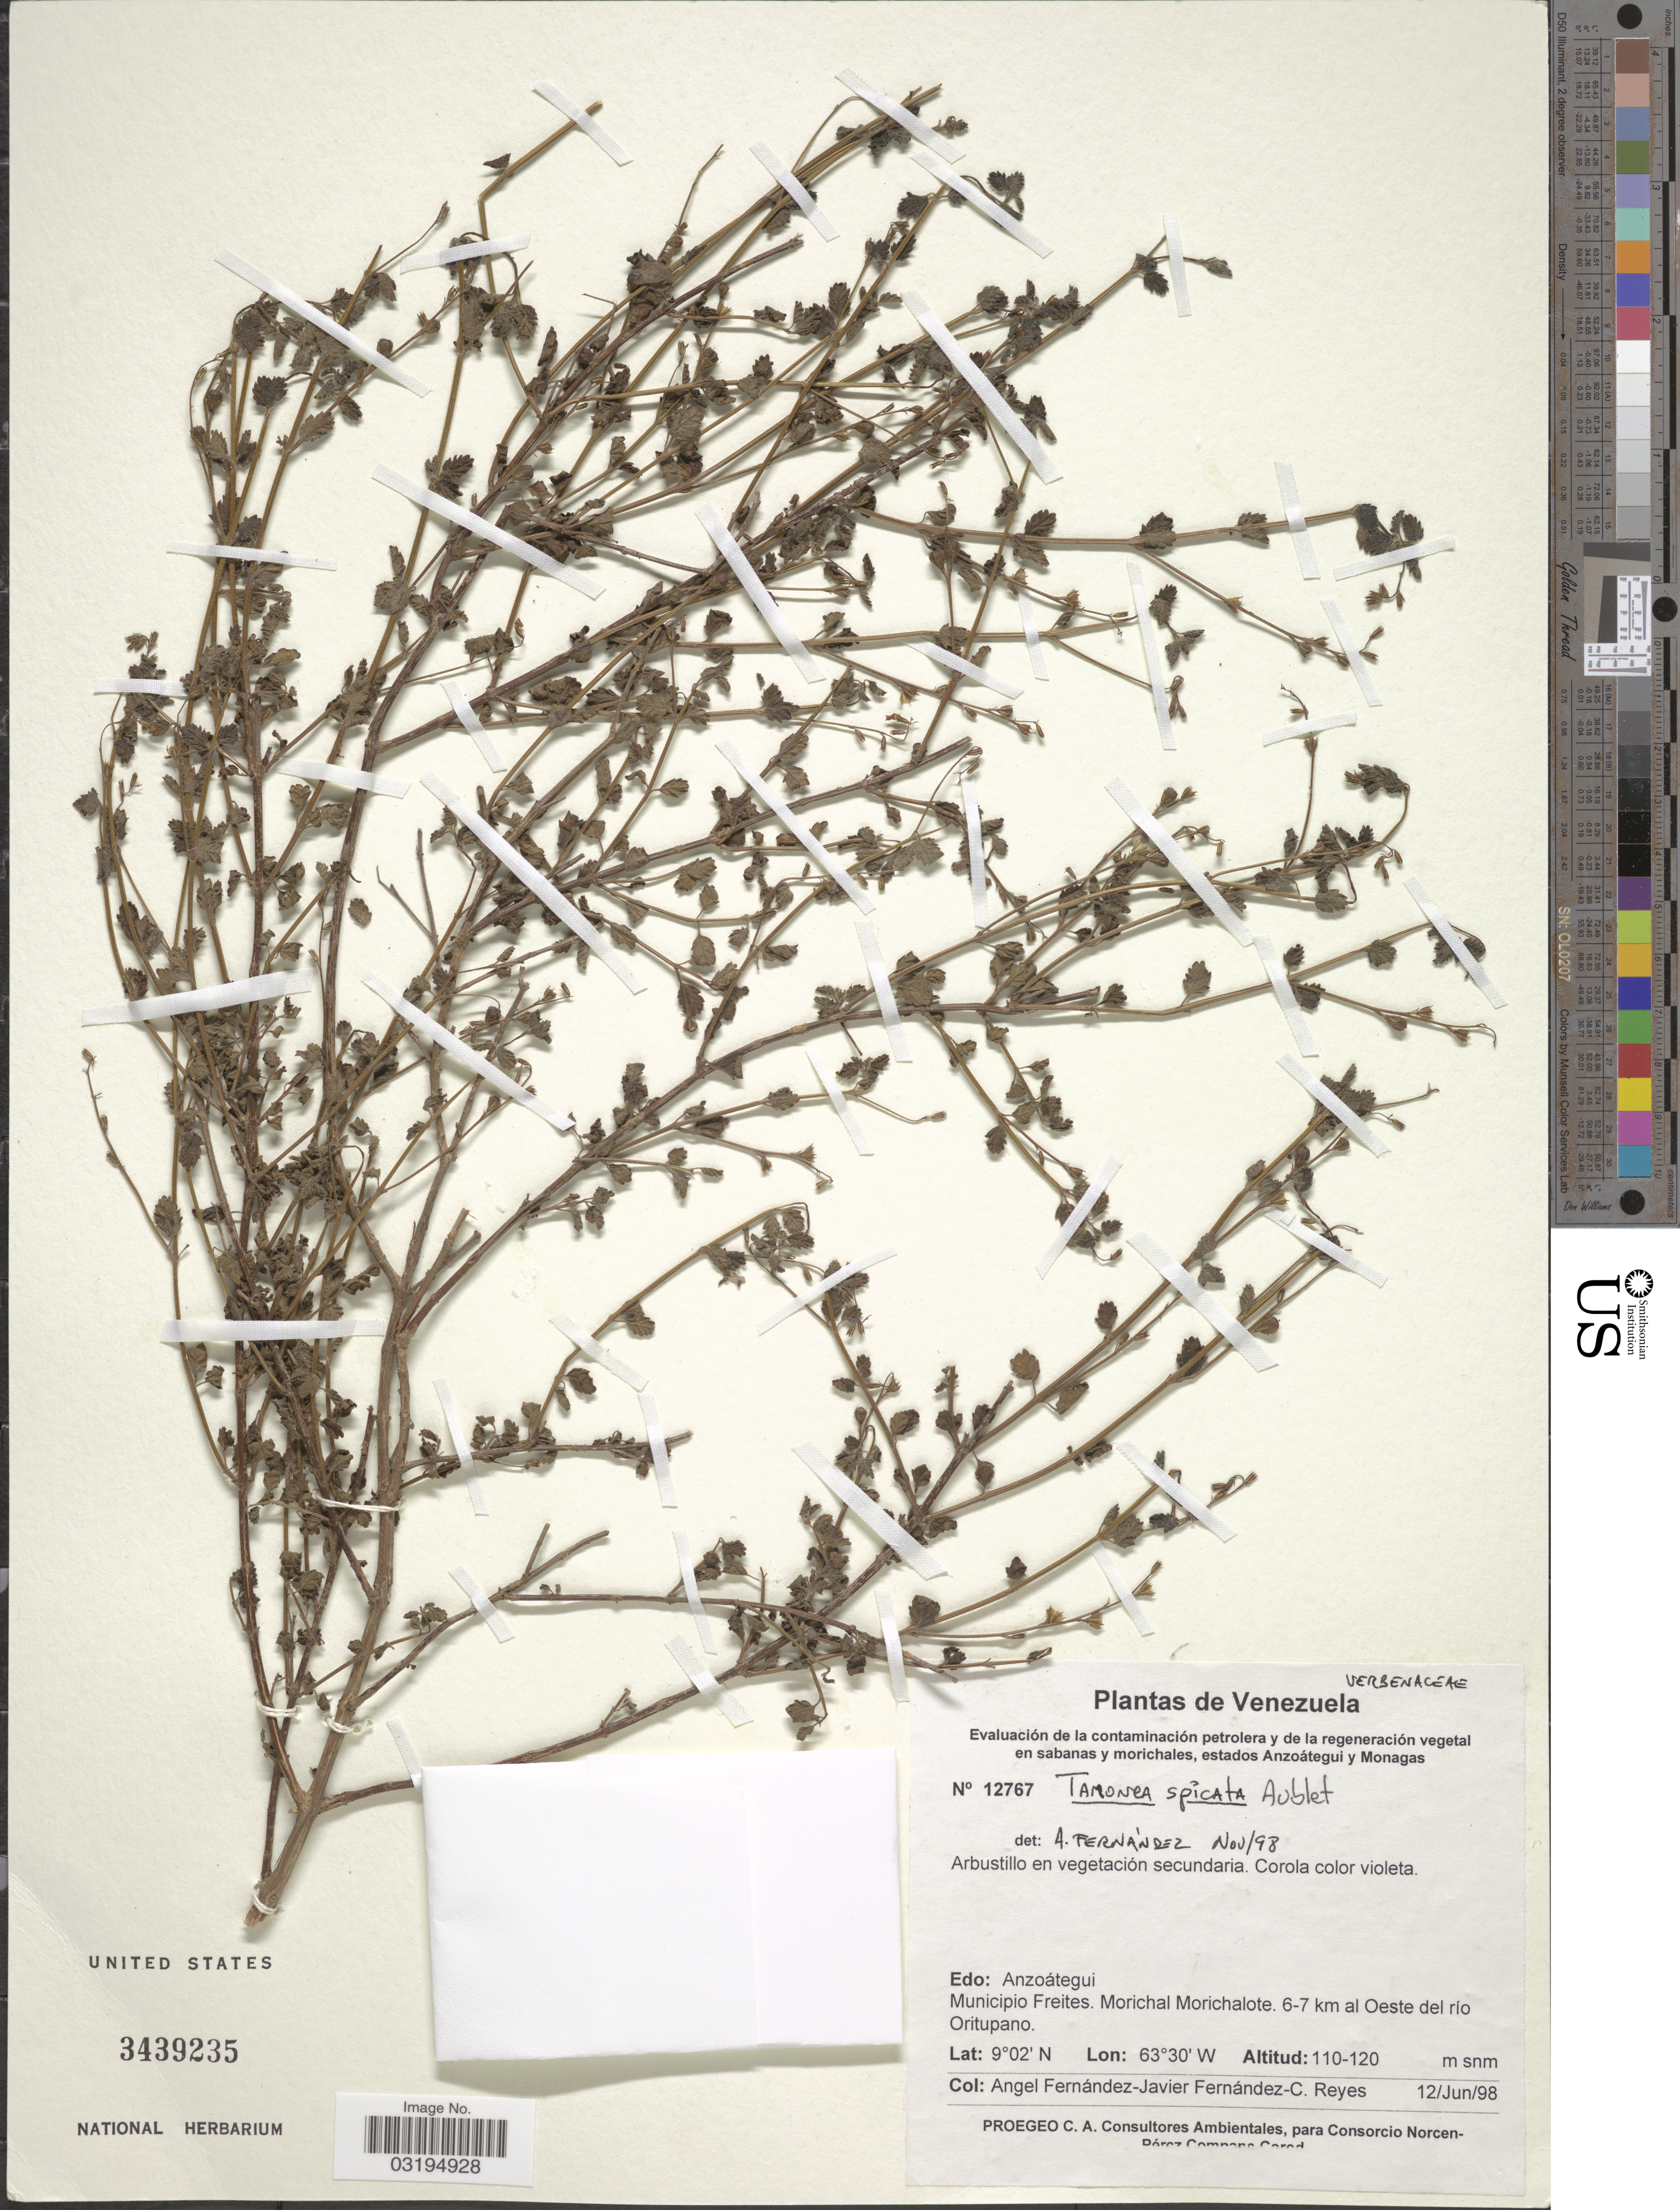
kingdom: Plantae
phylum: Tracheophyta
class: Magnoliopsida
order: Lamiales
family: Verbenaceae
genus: Tamonea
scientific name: Tamonea spicata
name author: Aubl.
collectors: Á. Fernández, J. Fernández & C. Reyes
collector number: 12767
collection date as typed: Transcribed d/m/y: 12/6/98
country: Venezuela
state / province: Anzoategui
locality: Municipio Freites. Morichal Morichalote. 6-7 km al Oeste del río Oritupano.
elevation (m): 110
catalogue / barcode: US 3439235